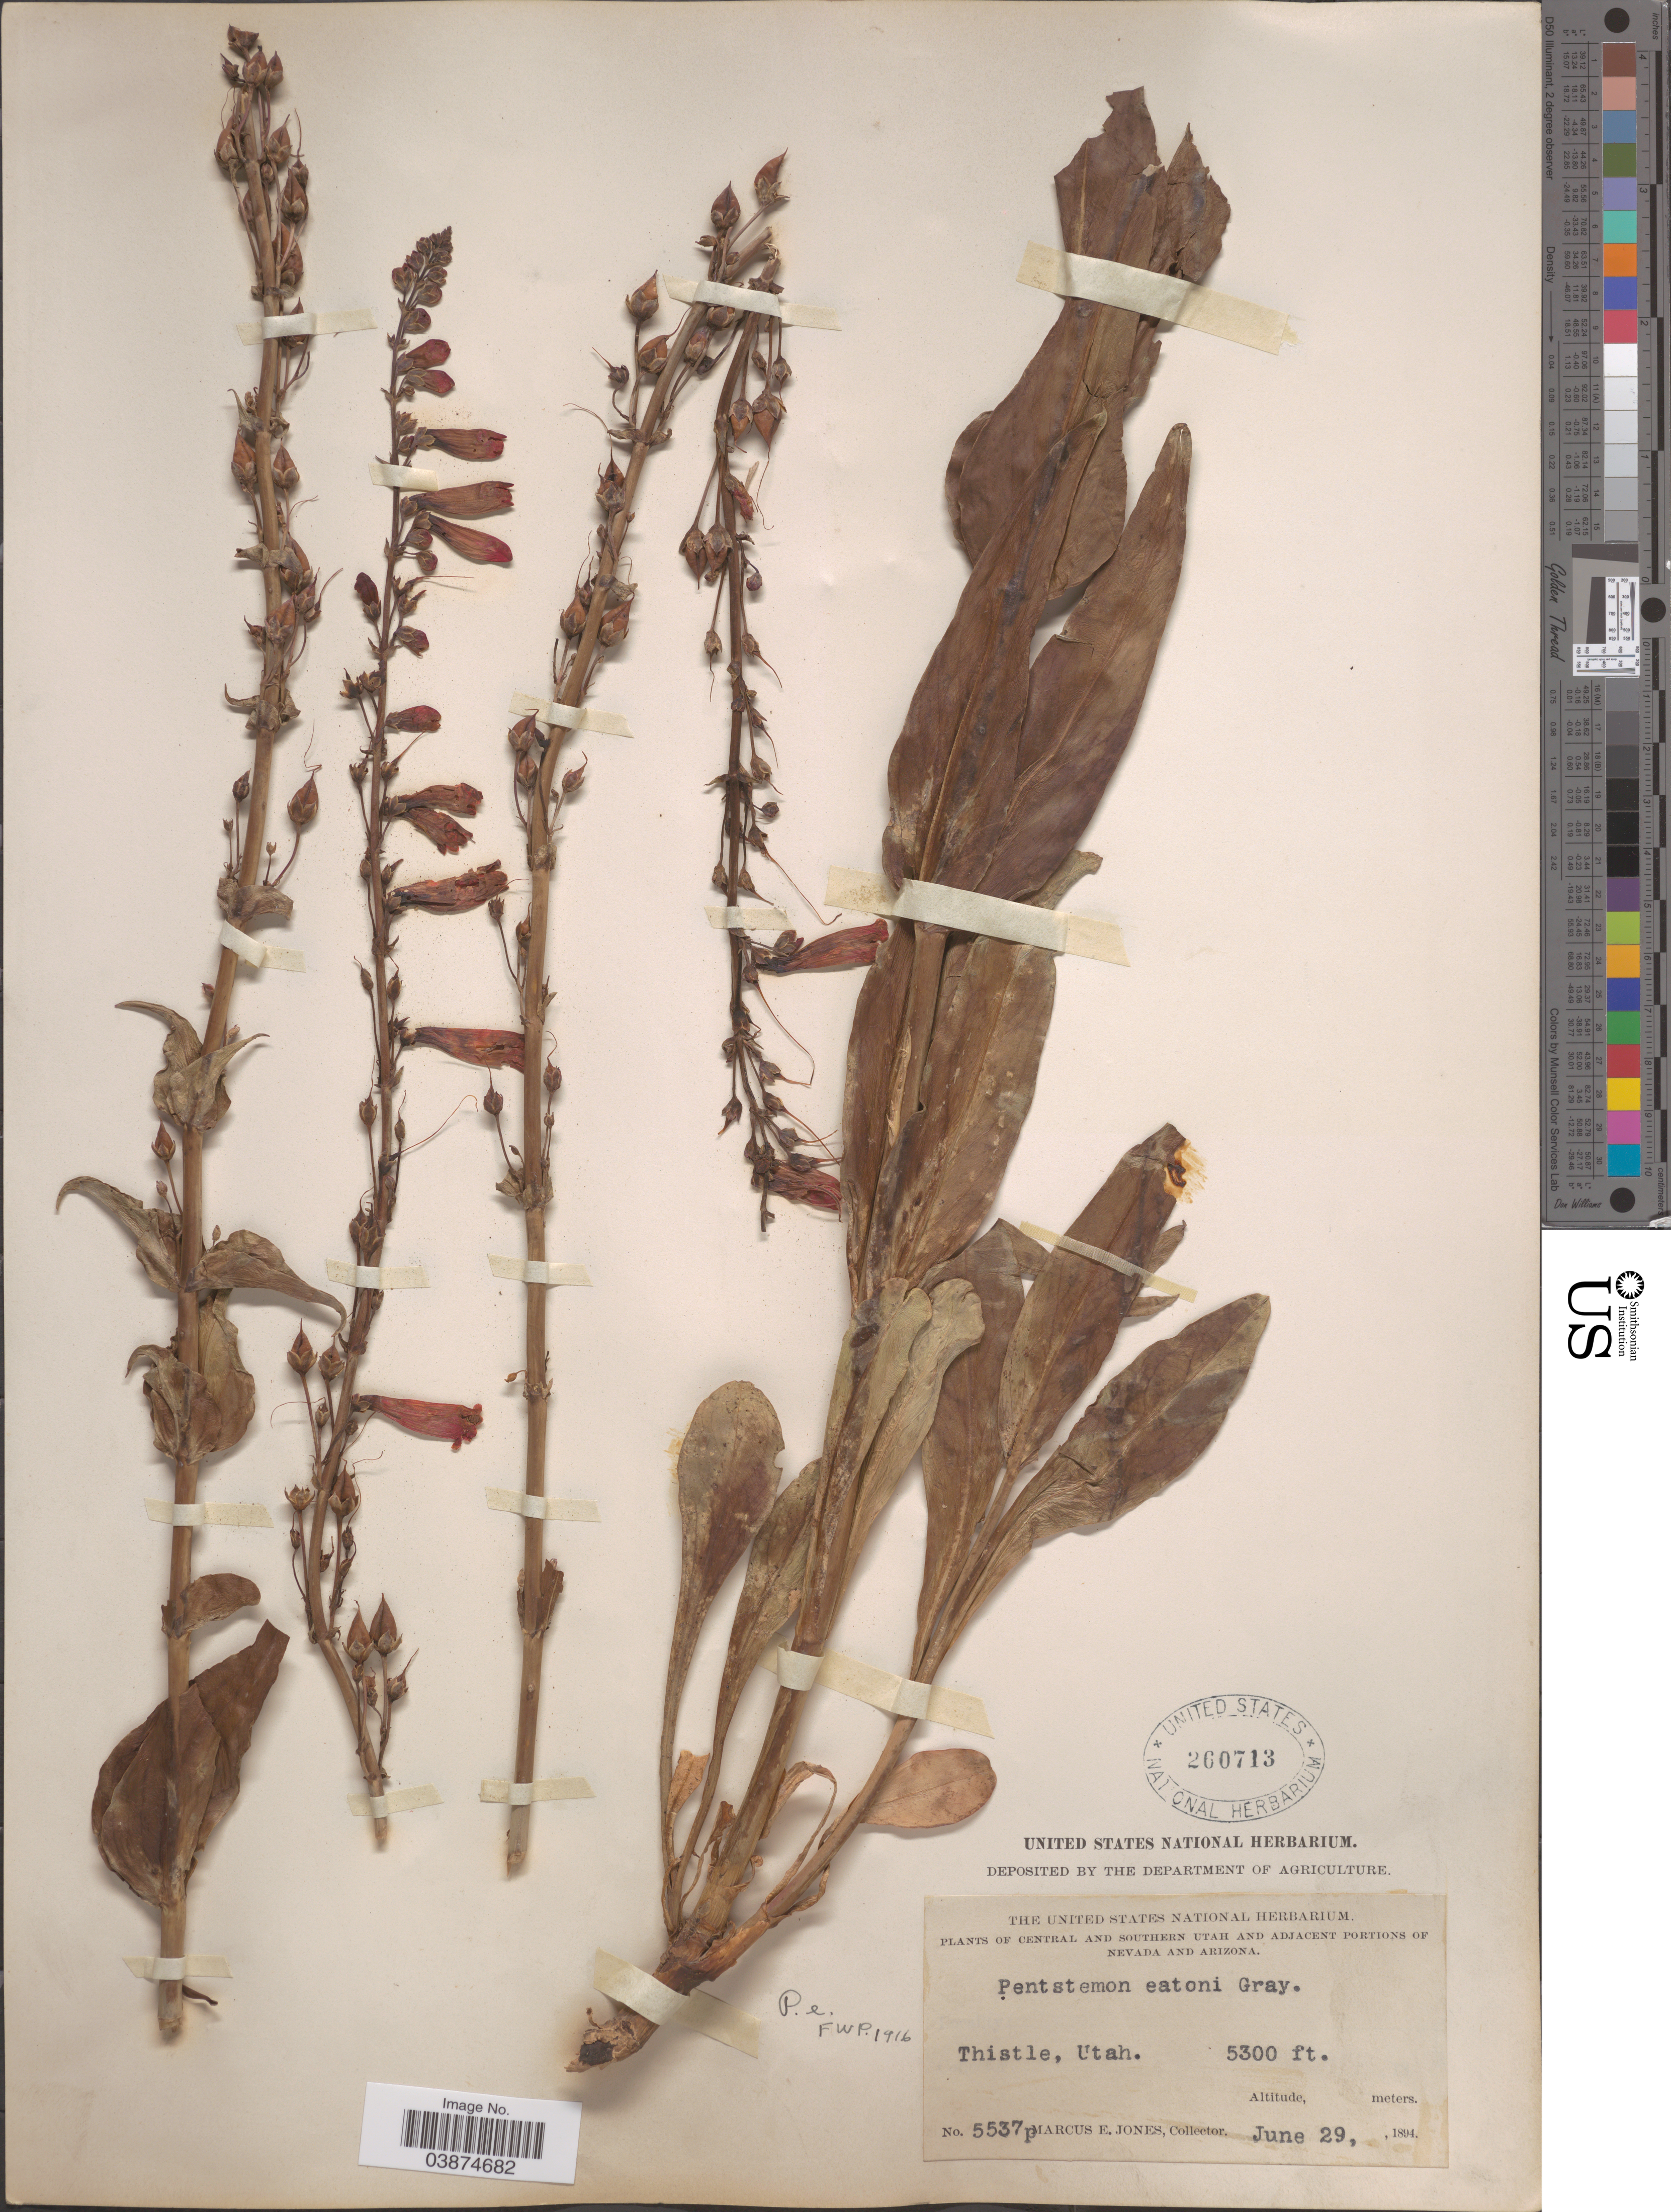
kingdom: Plantae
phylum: Tracheophyta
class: Magnoliopsida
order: Lamiales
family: Plantaginaceae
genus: Penstemon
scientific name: Penstemon eatonii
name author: A. Gray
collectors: M. E. Jones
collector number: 5537p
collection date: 1894-06-29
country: United States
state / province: Utah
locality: Central and Southern Utah. Thistle.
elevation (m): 1615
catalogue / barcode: US 260713